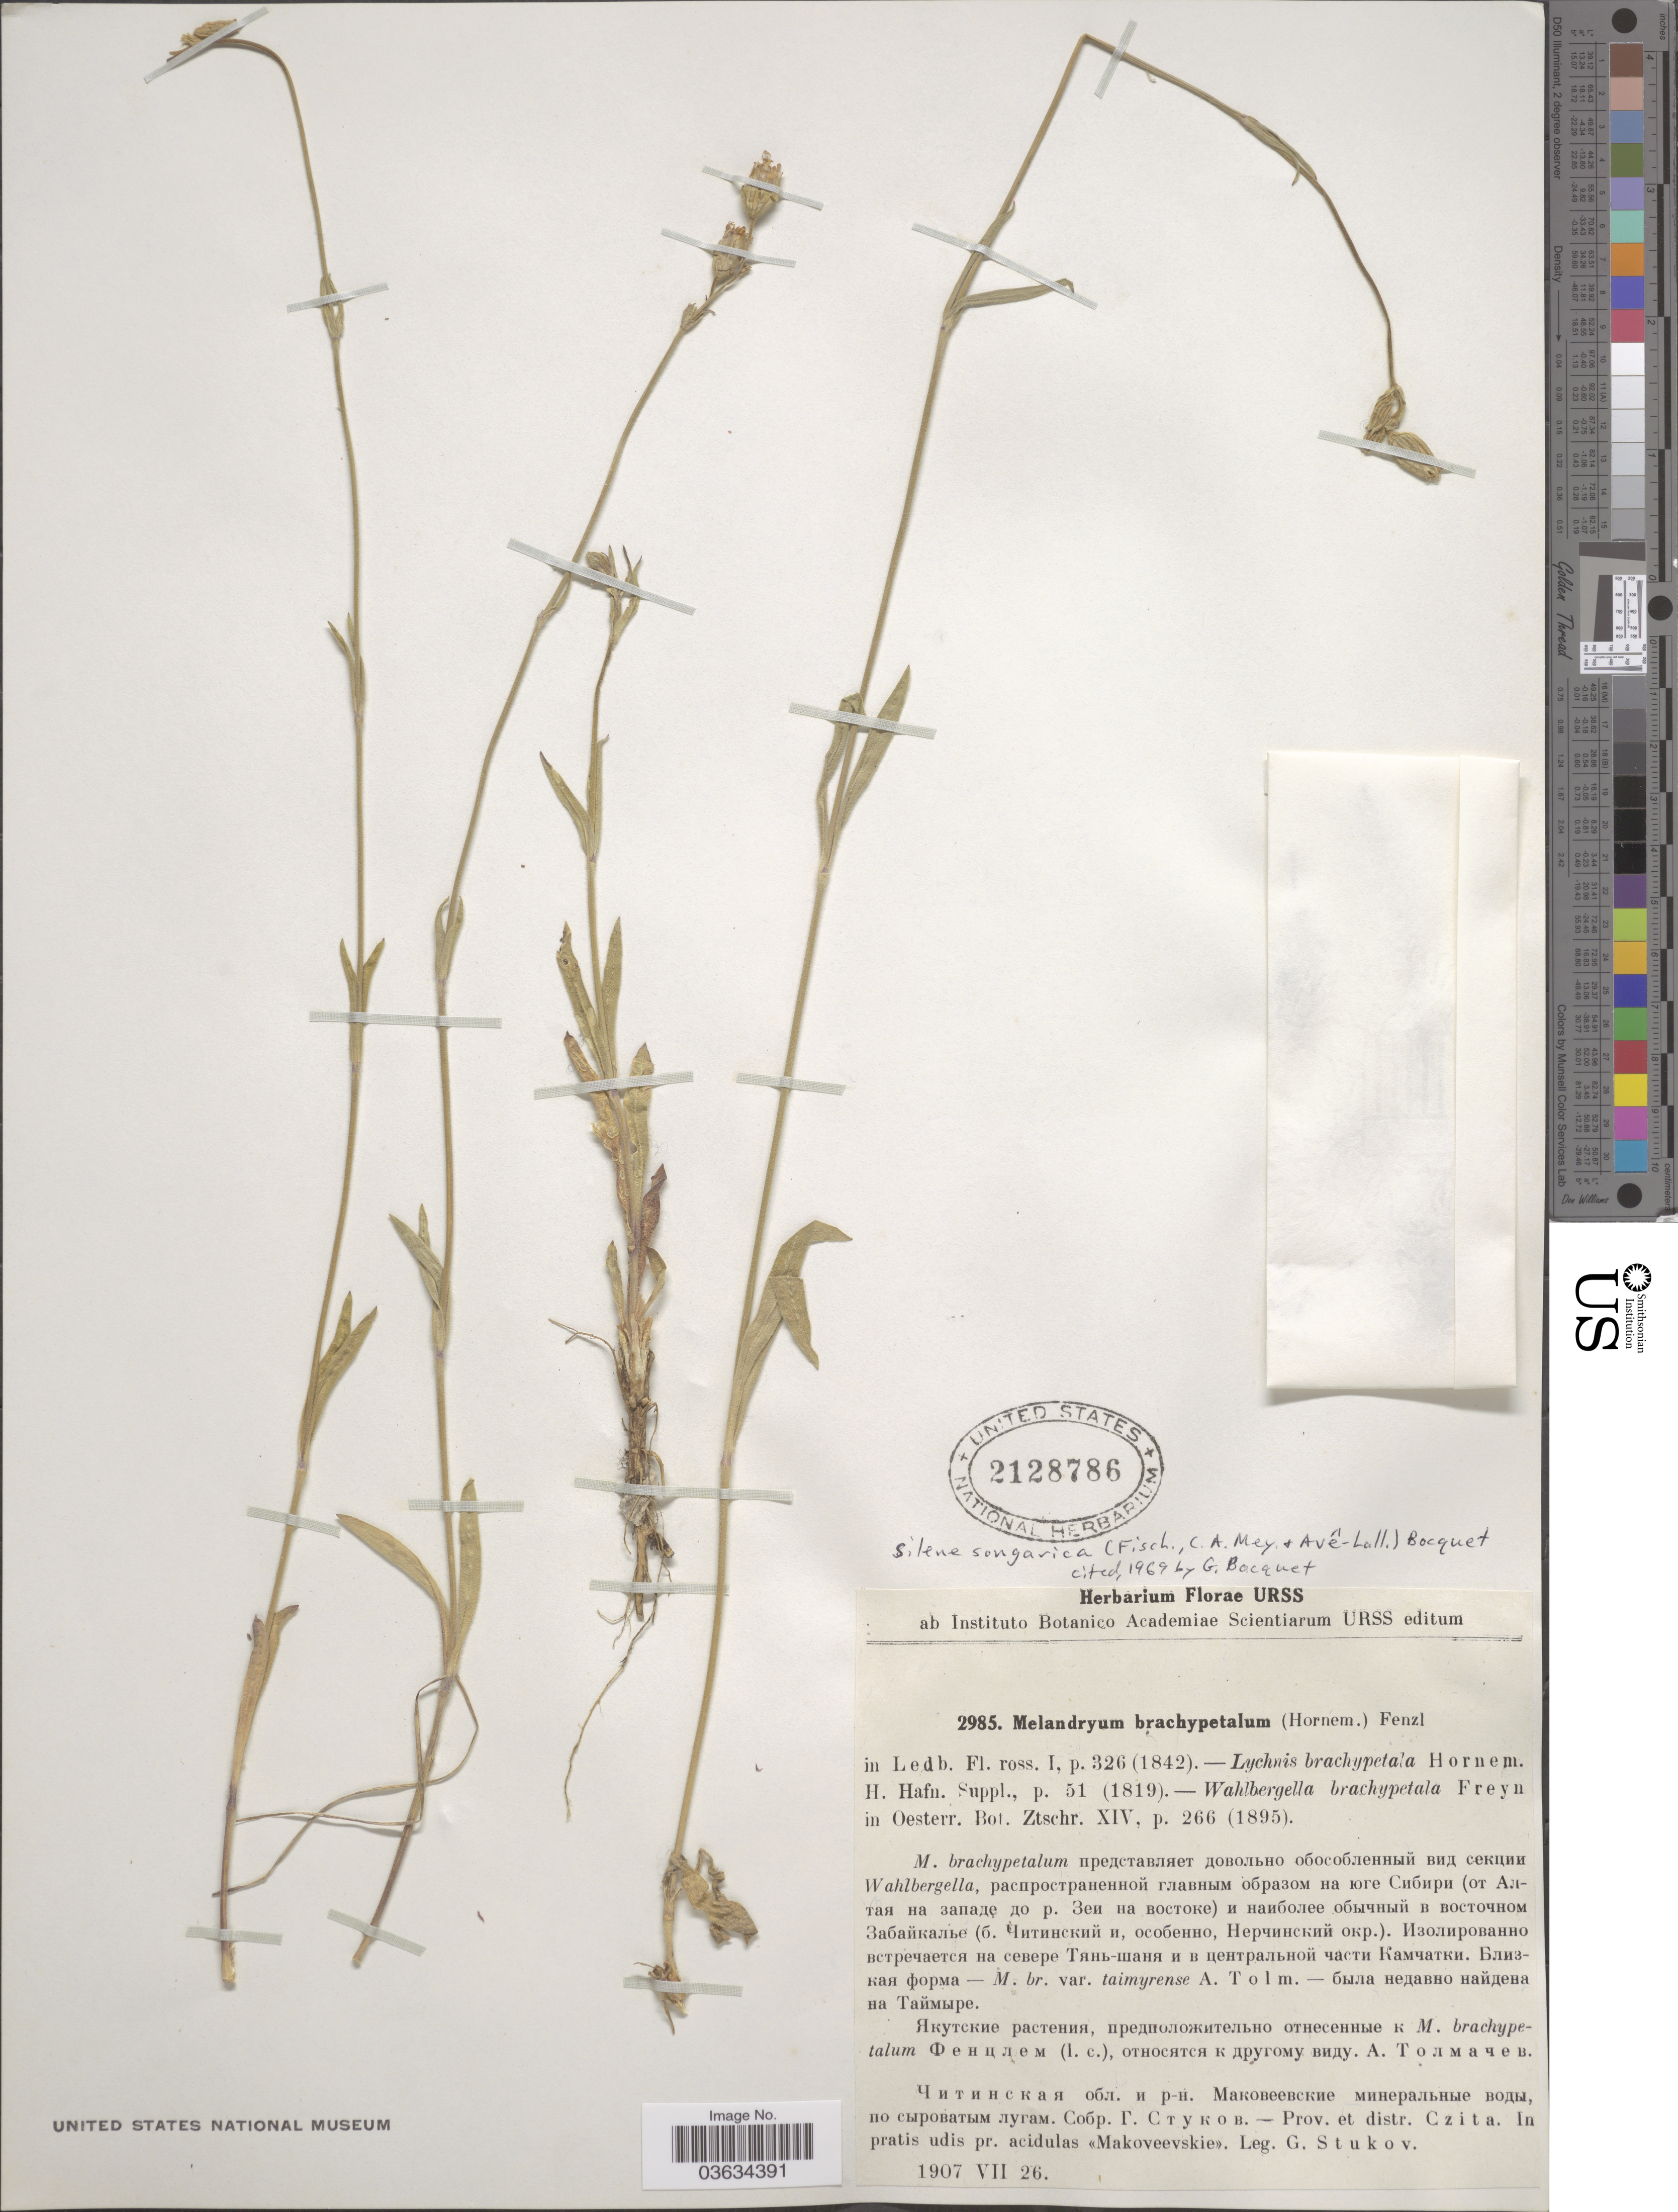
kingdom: Plantae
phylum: Tracheophyta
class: Magnoliopsida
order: Caryophyllales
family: Caryophyllaceae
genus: Silene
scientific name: Silene songarica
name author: (Fisch. et al.) Bocquet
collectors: G. Stukov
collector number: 2985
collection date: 1907-07-26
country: Russian Federation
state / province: Zabaykalsky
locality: Prov. et distr. Czita. In pratis udis pr. acidulas «Makoveevskie» .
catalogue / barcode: US 2128786